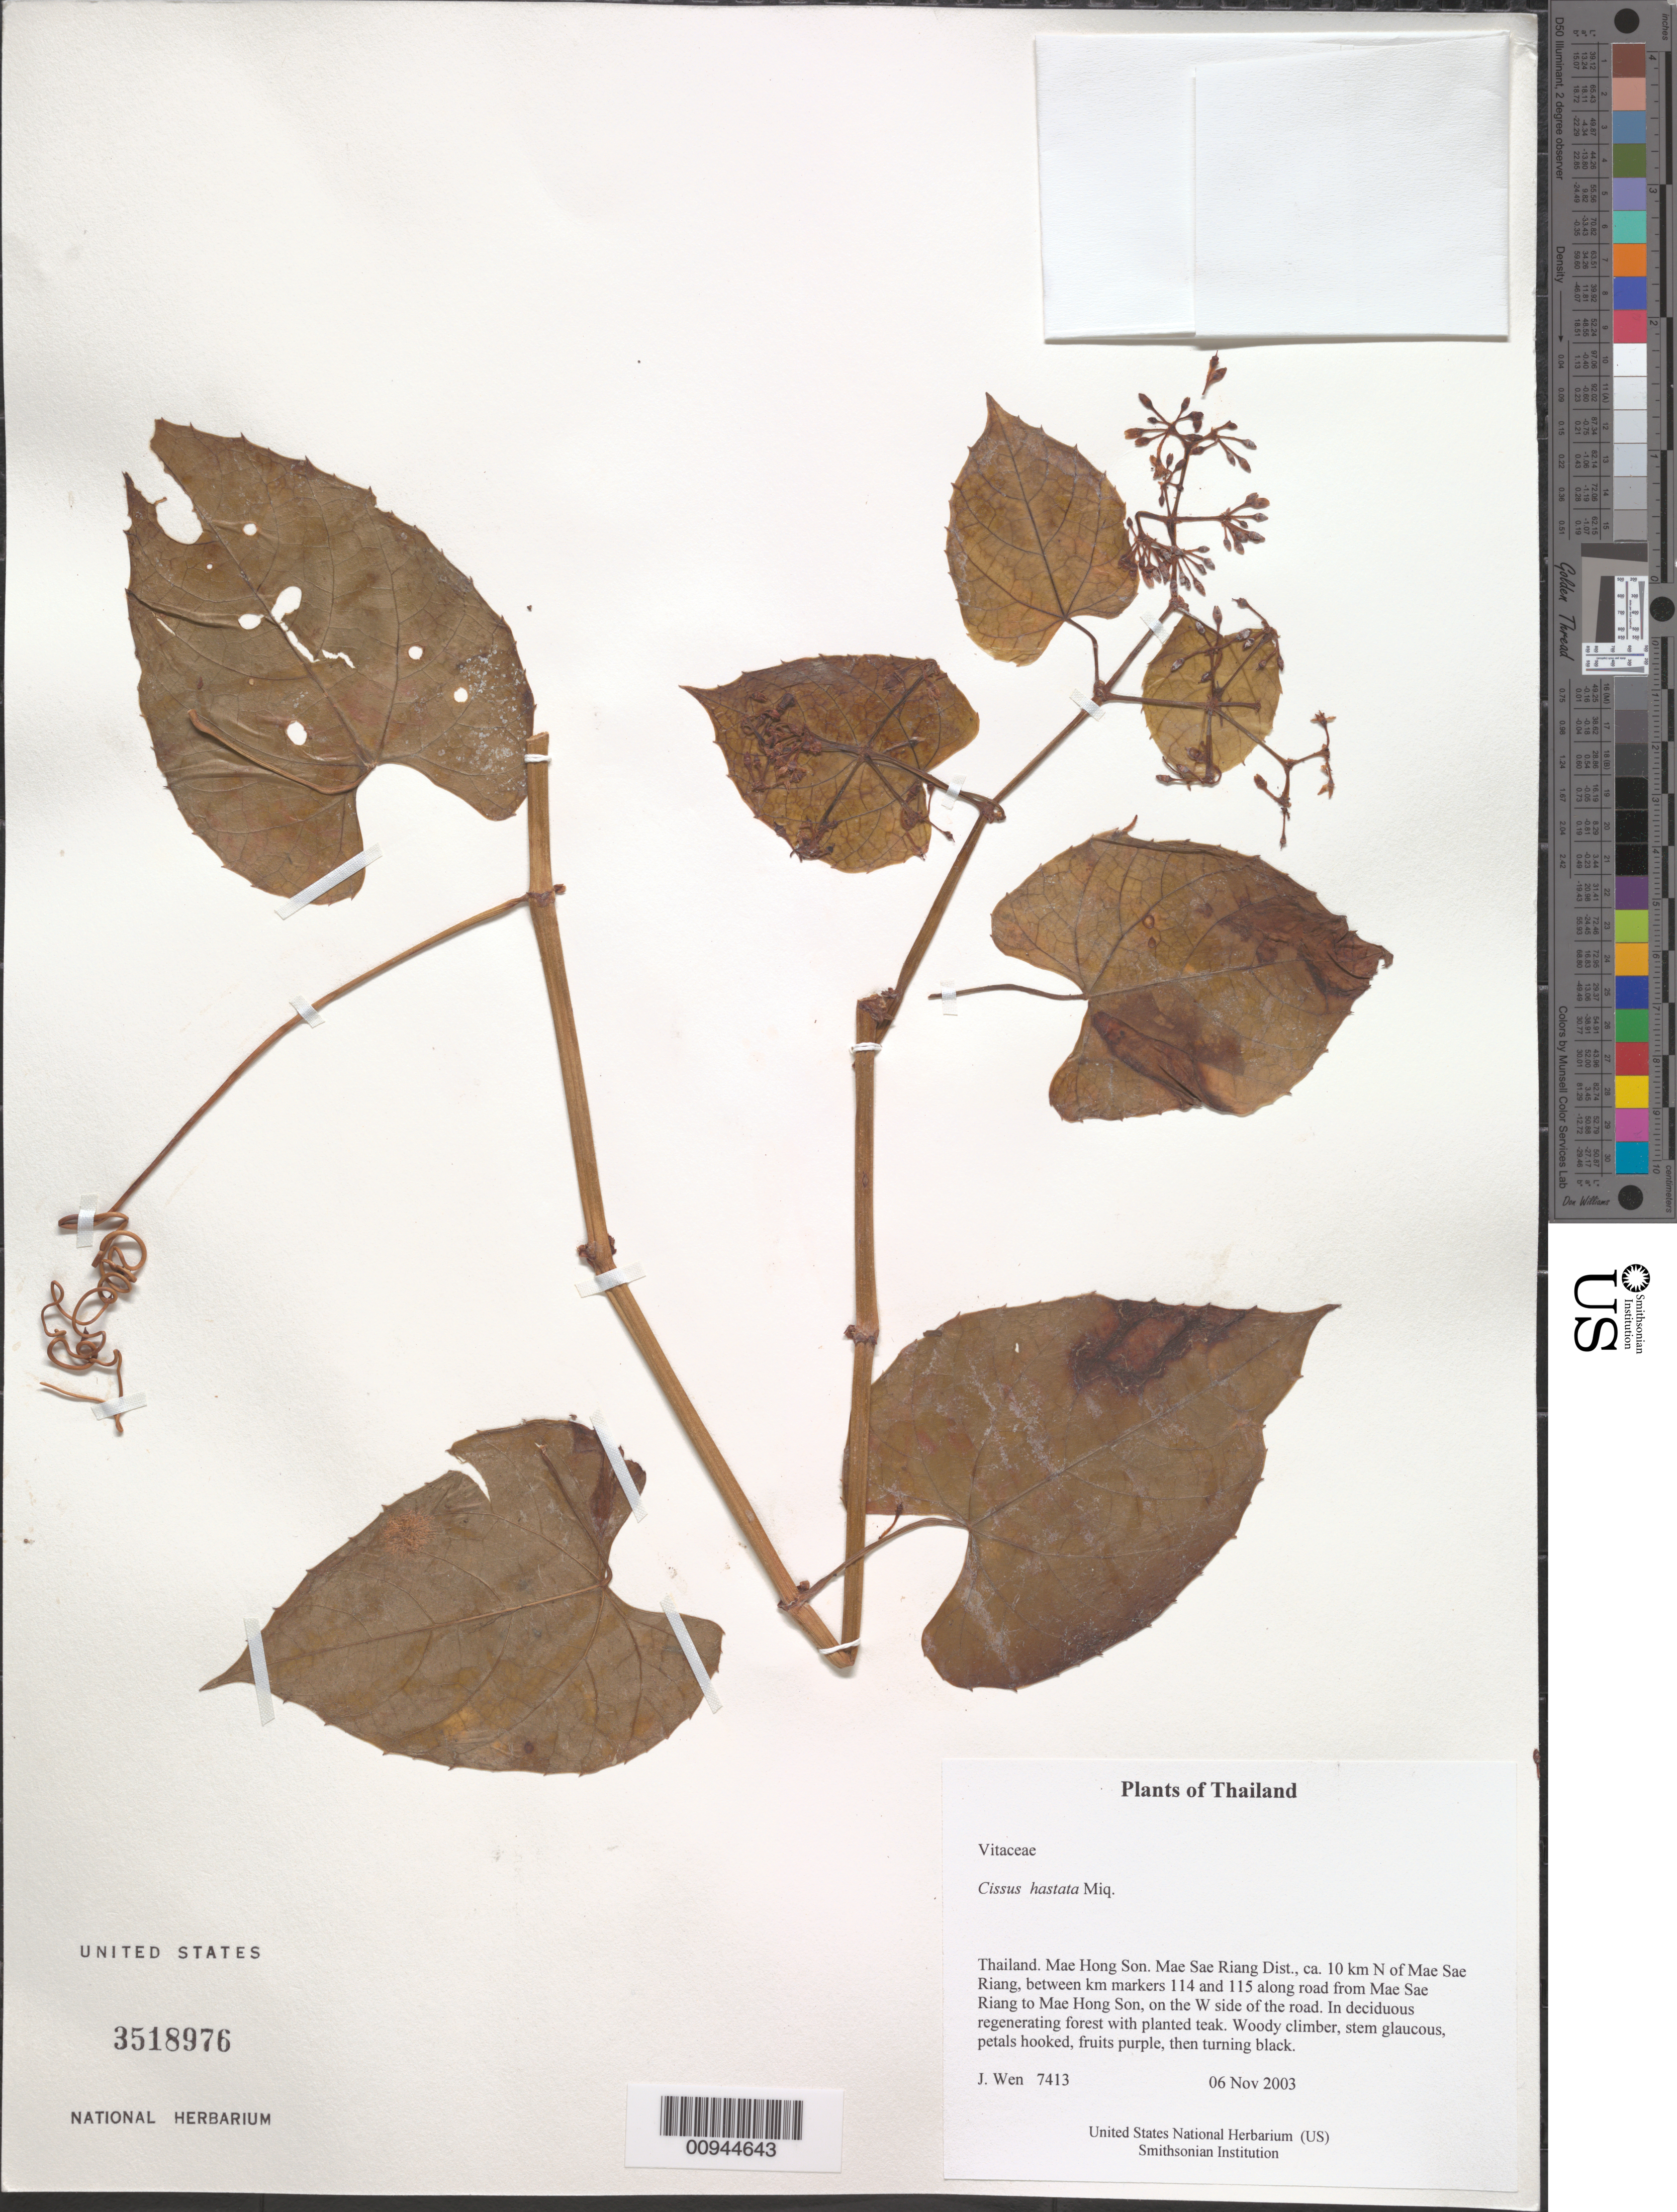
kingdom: Plantae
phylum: Tracheophyta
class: Magnoliopsida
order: Vitales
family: Vitaceae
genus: Cissus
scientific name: Cissus hastata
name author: Miq.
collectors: J. Wen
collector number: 7413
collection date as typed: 06 Nov 2003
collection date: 2003-11-06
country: Thailand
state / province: Mae Hong Son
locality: Mae Sae Riang Dist., ca. 10 km N of Mae Sae Riang, between km markers 114 and 115 along road from Mae Sae Riang to Mae Hong Son, on the W side of the road.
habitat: In deciduous regenerating forest with planted teak.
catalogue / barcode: US 3518976